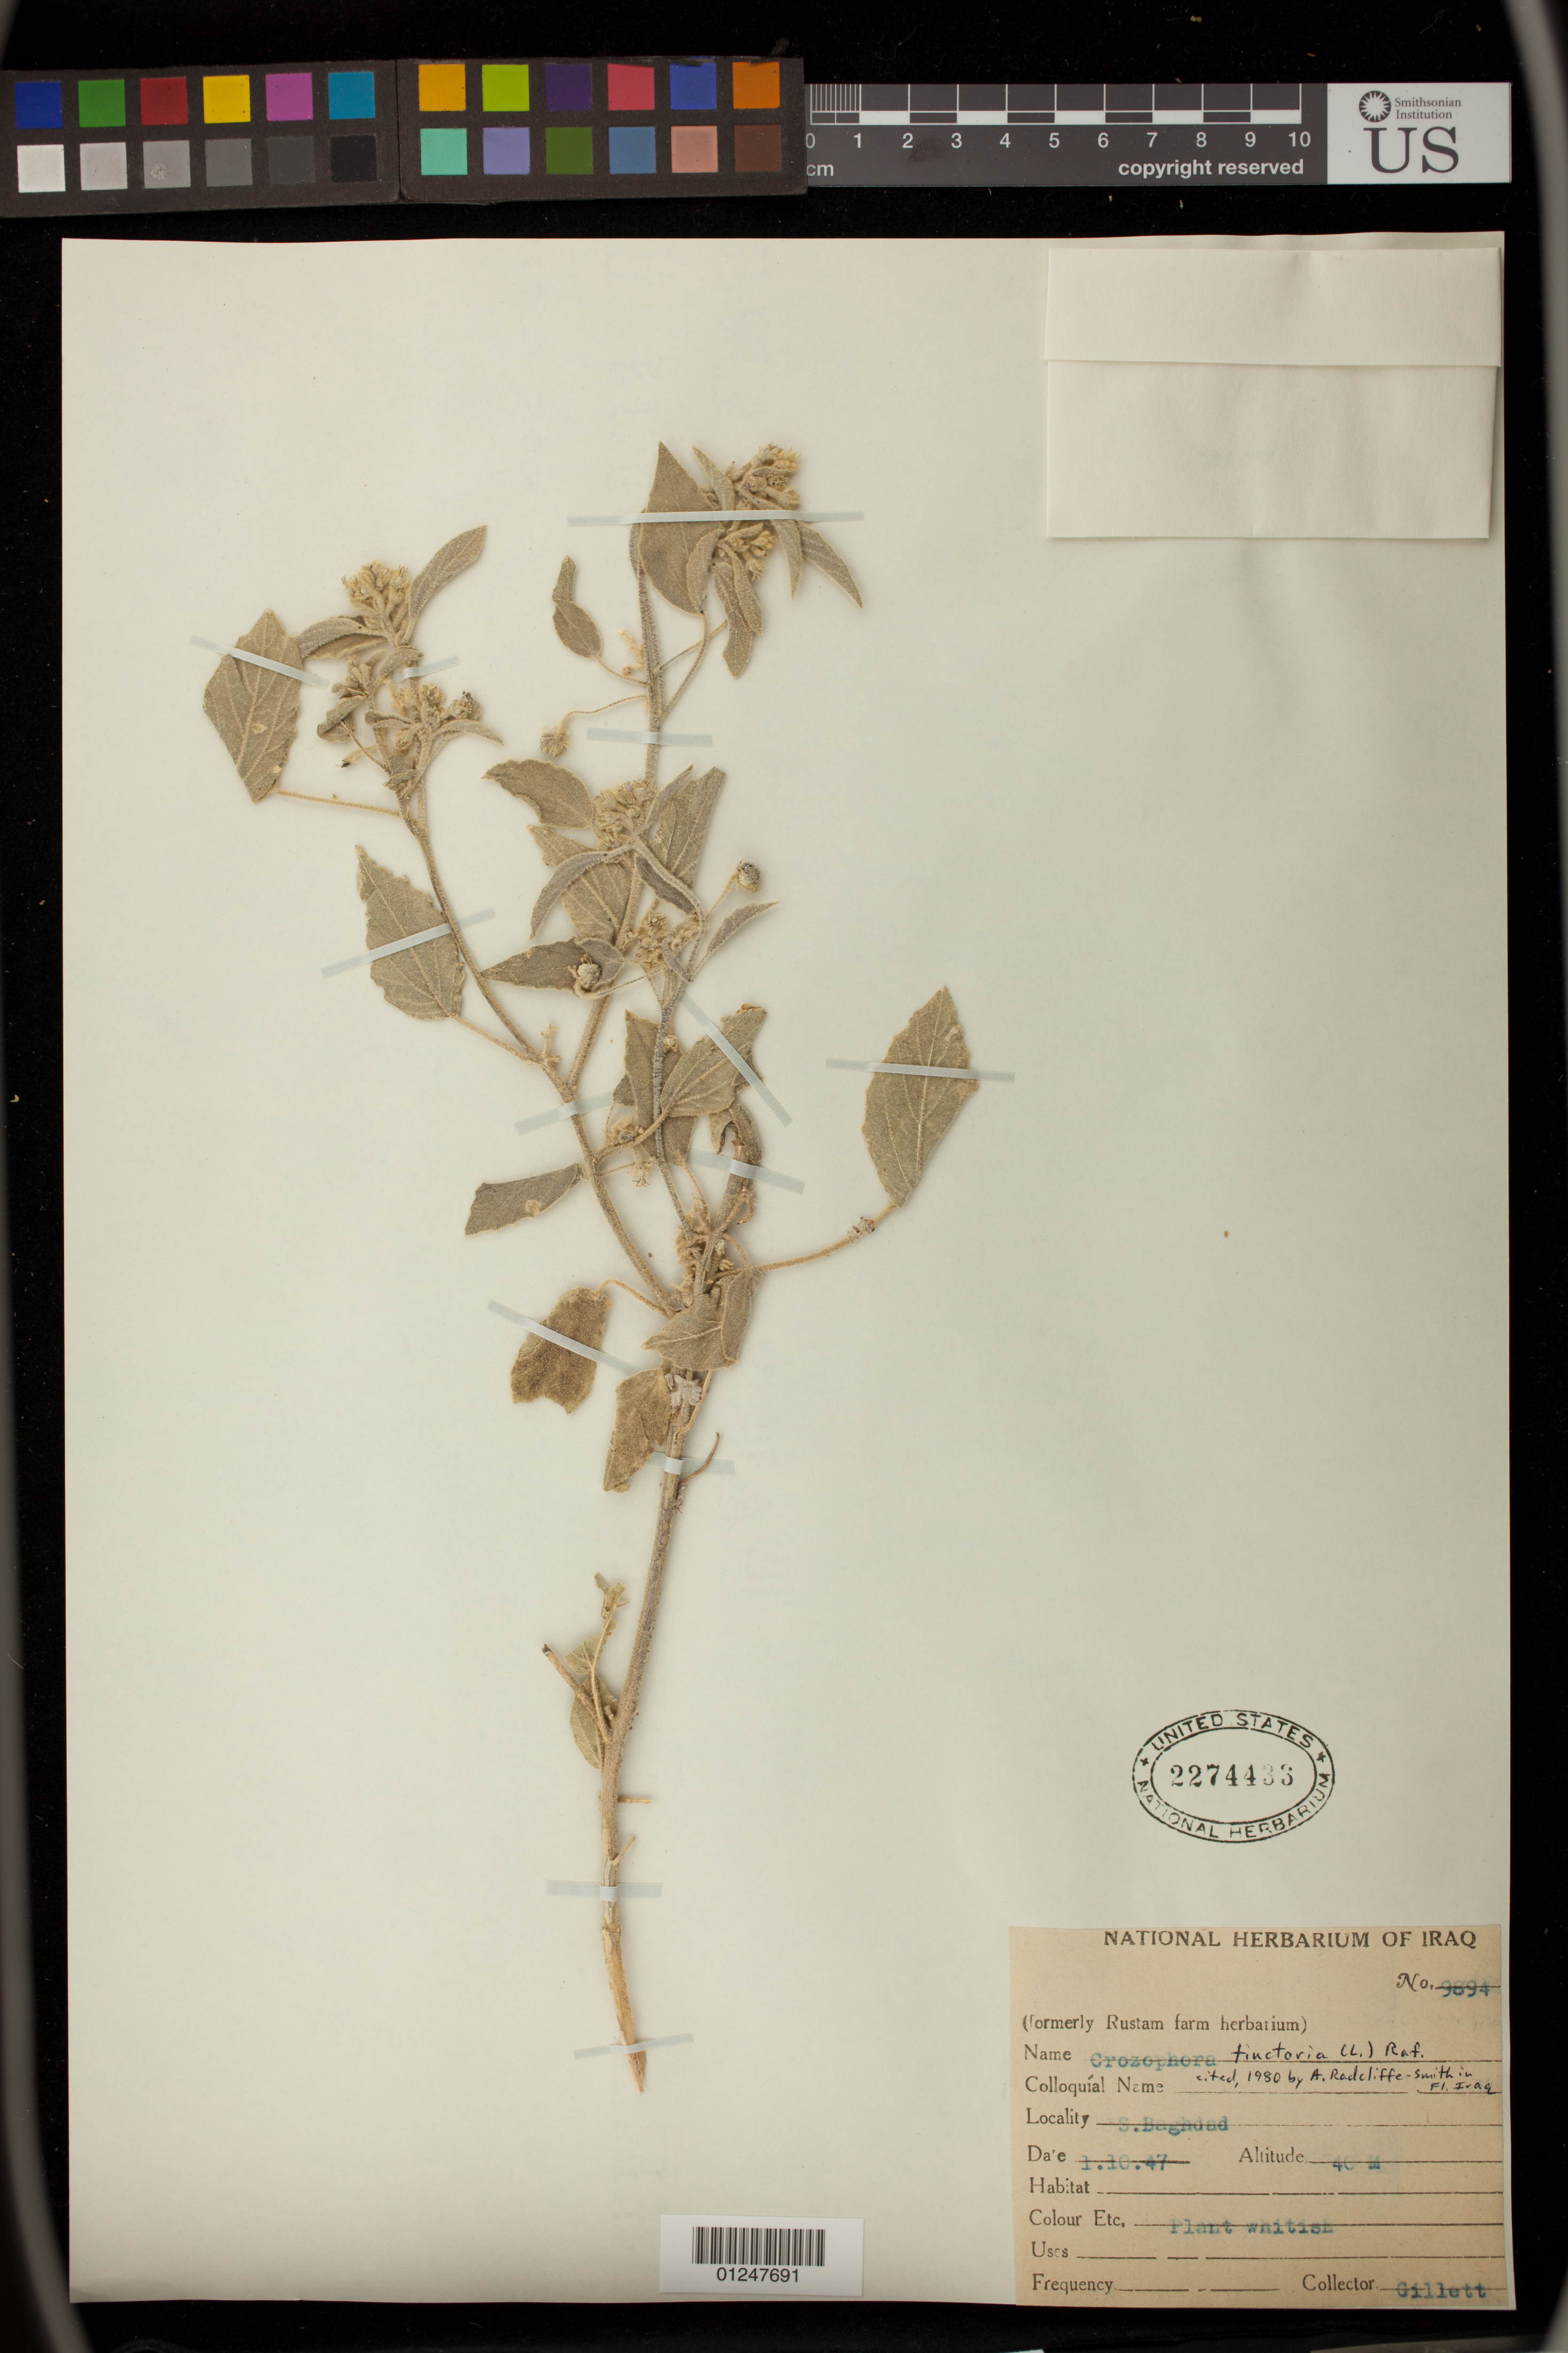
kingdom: Plantae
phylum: Tracheophyta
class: Magnoliopsida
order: Malpighiales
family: Euphorbiaceae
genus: Chrozophora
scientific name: Chrozophora tinctoria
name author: (L.) A. Juss.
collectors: Gillett, --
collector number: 9894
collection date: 1947-10-01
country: Iraq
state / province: Baghdad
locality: S. Baghdad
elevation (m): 40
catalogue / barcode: US 2274433